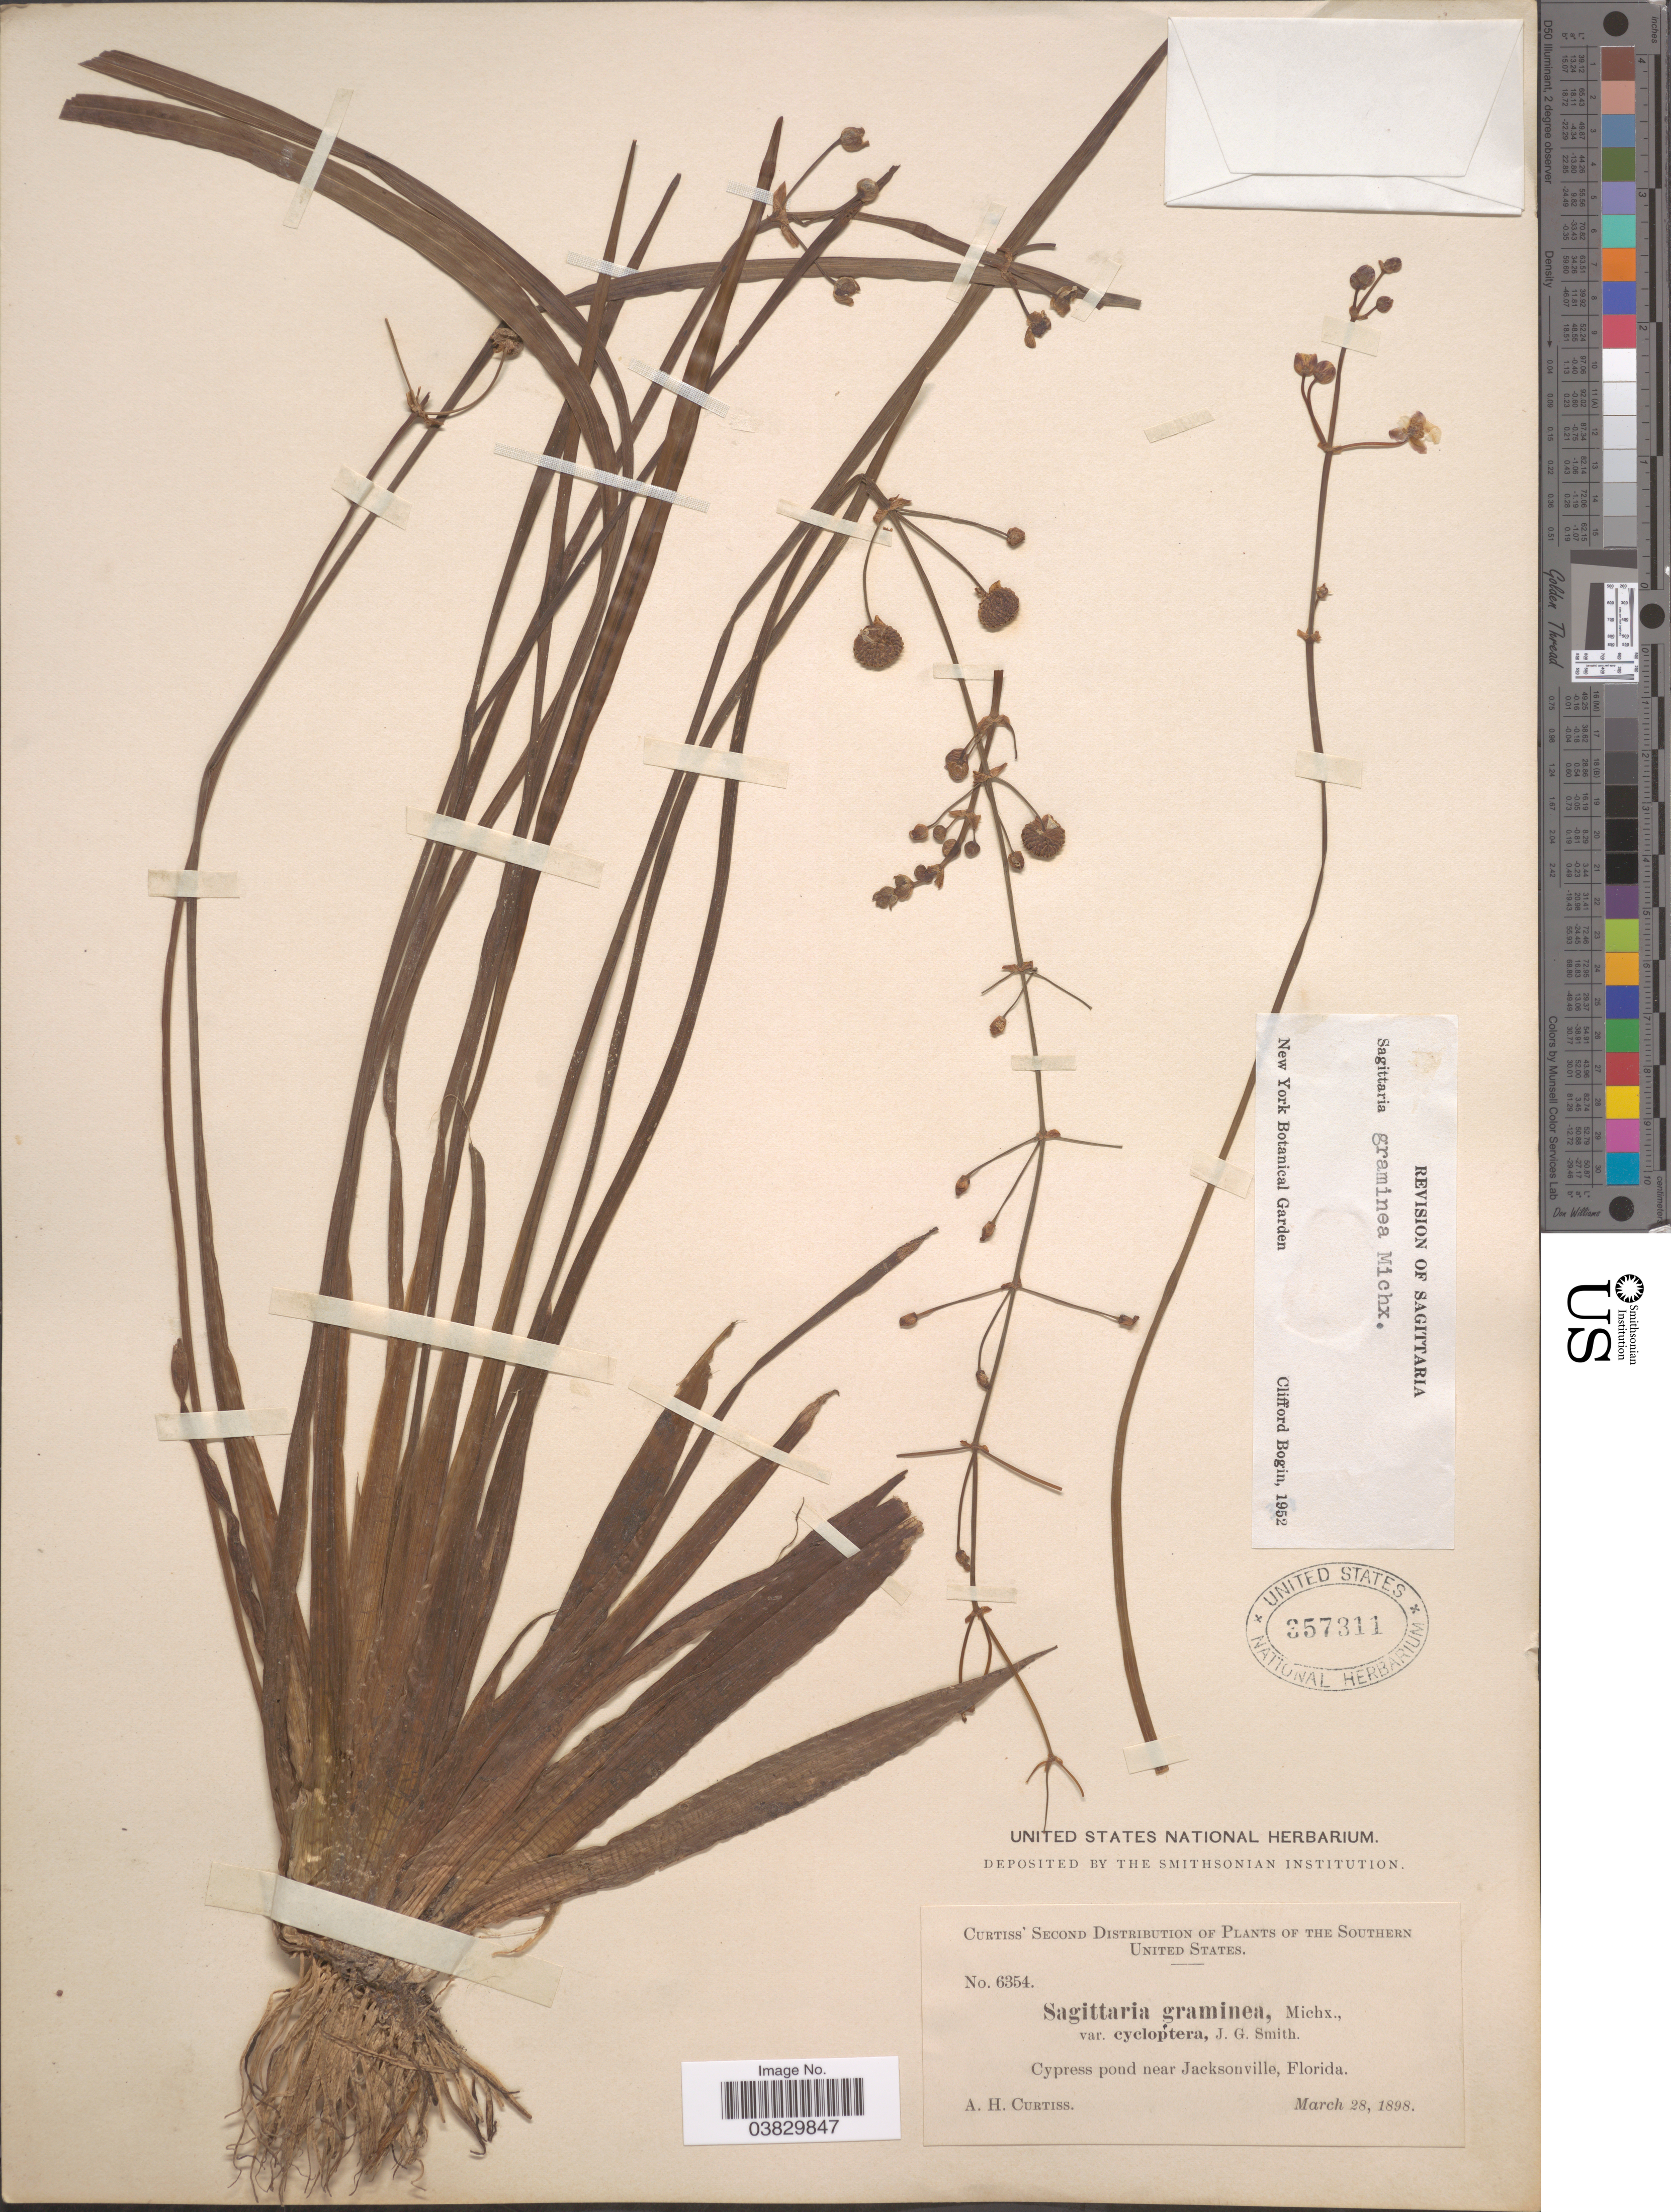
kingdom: Plantae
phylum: Tracheophyta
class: Liliopsida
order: Alismatales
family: Alismataceae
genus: Sagittaria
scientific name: Sagittaria graminea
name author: Michx.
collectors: A. H. Curtiss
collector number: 6354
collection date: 1989-03-28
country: United States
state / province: Florida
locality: Southern United States. Cypress pond near Jacksonville.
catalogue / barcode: US 357311